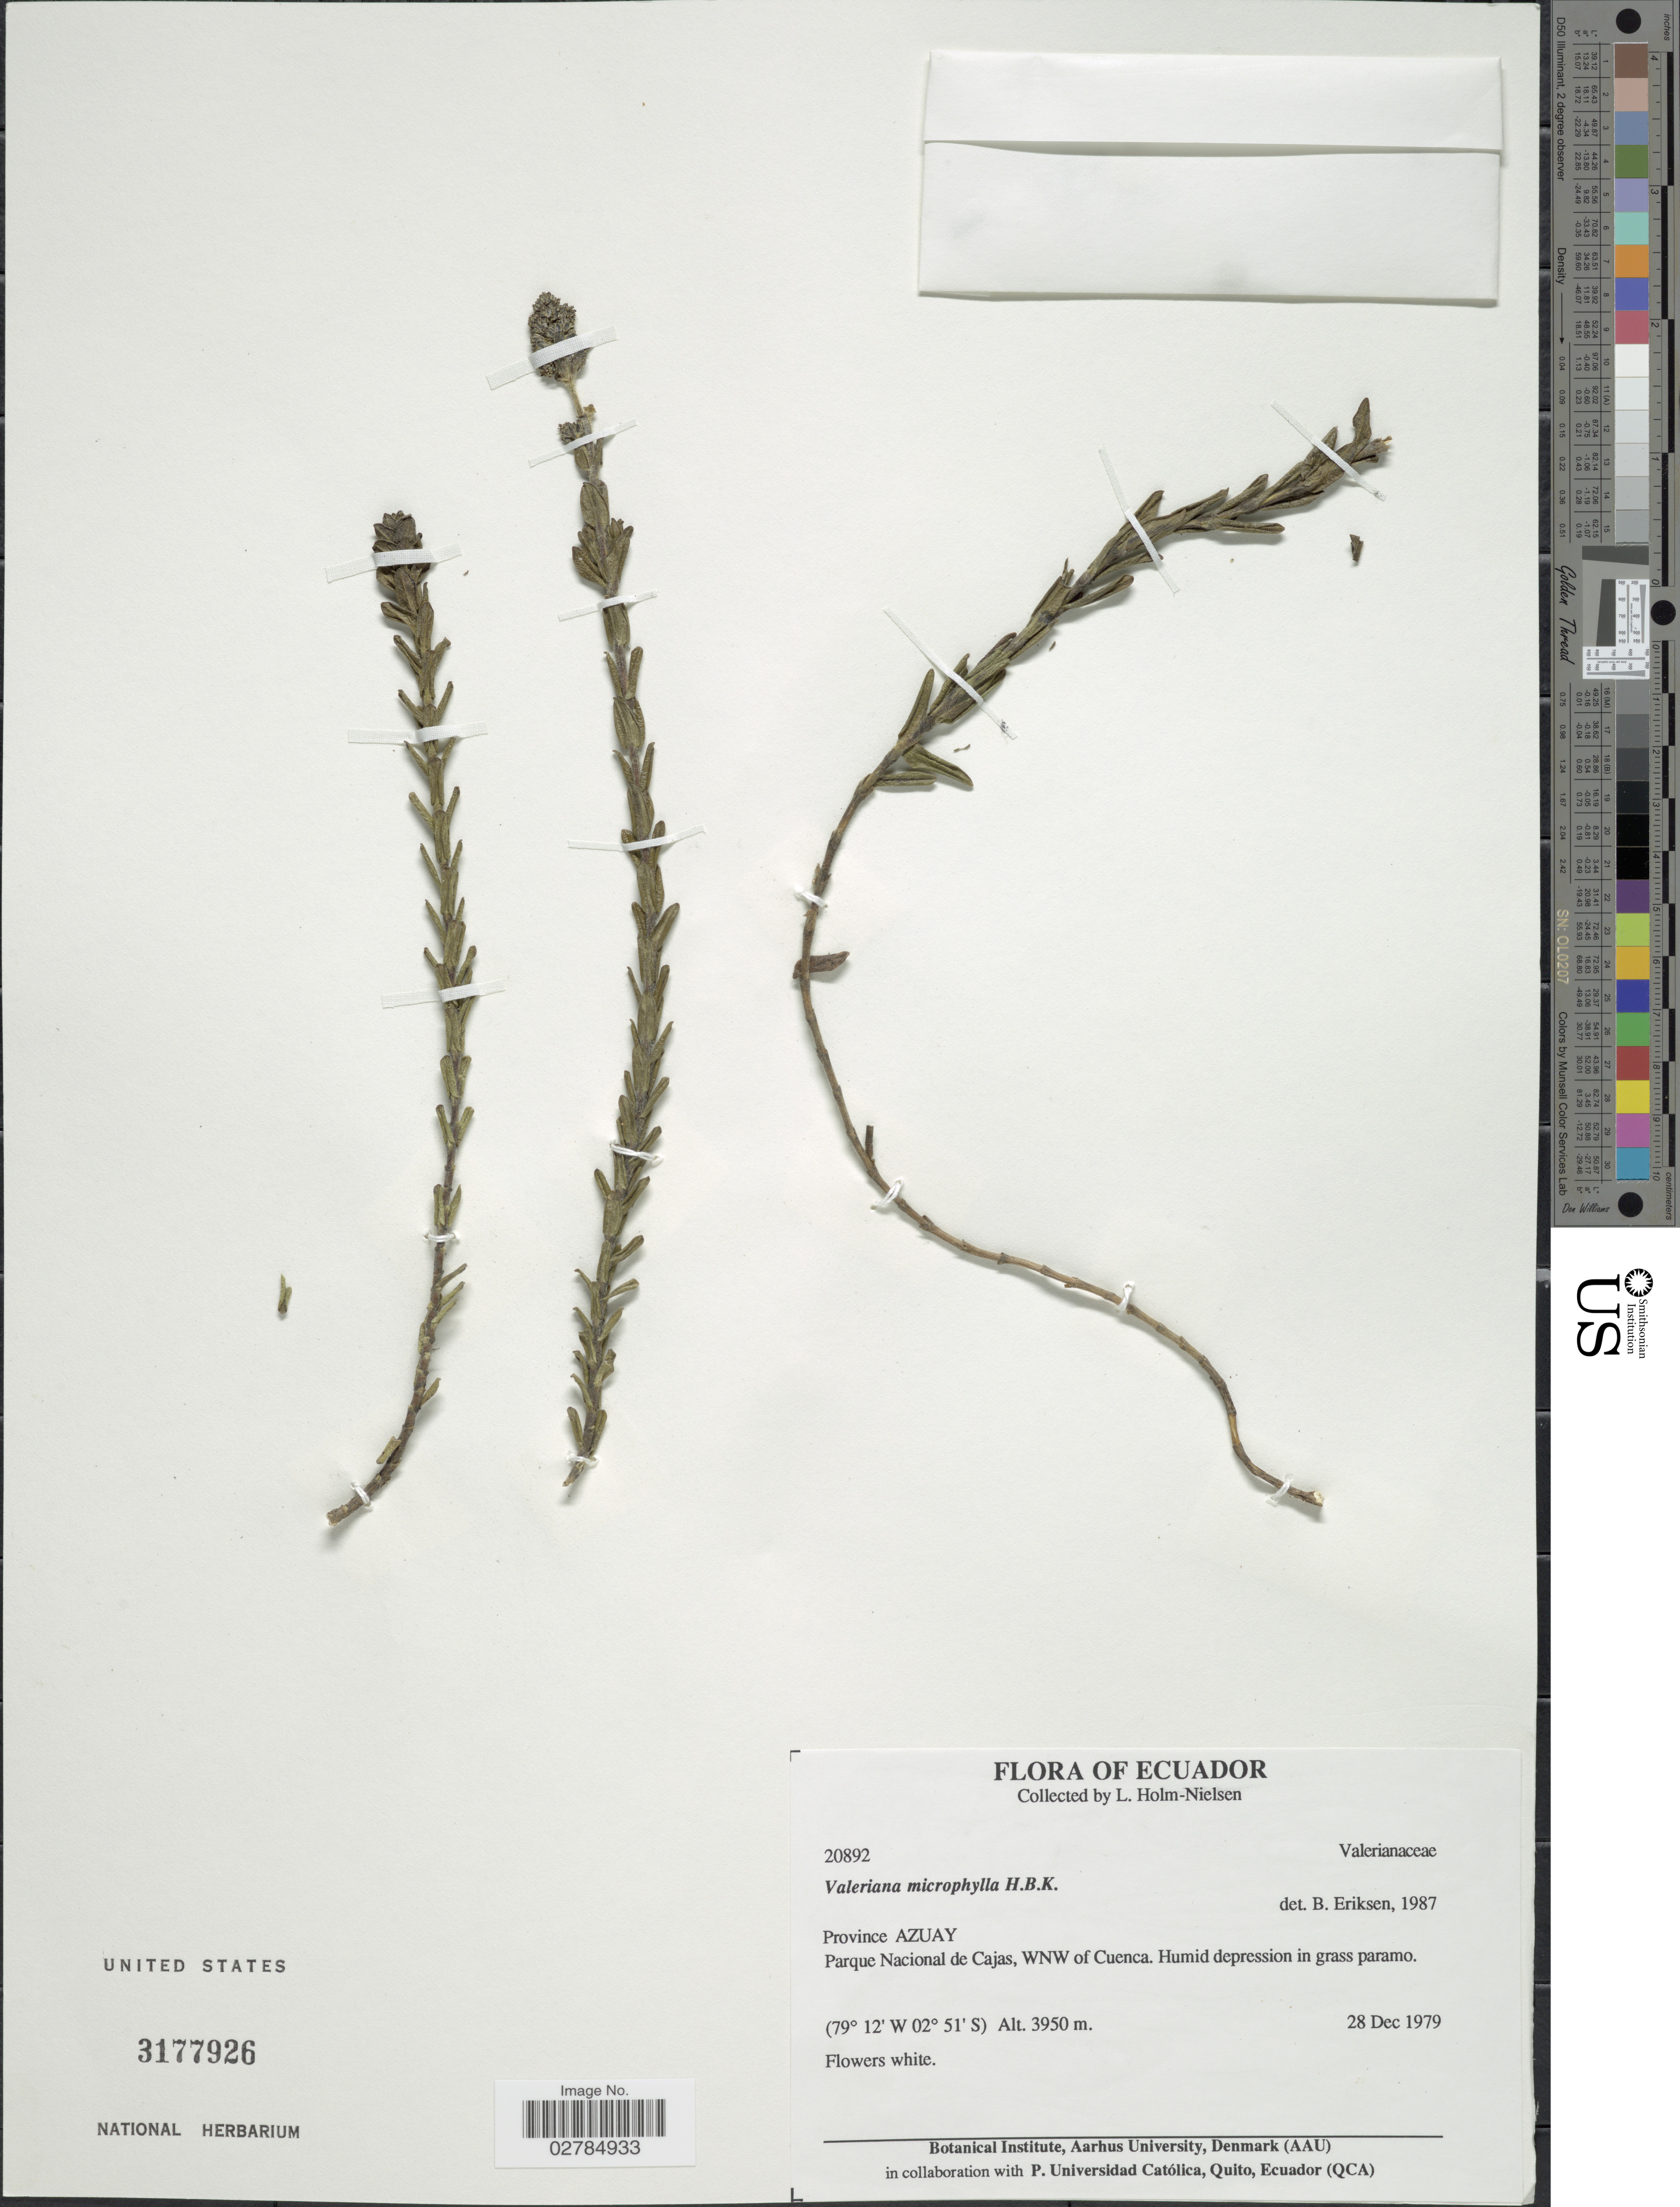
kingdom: Plantae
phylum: Tracheophyta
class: Magnoliopsida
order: Dipsacales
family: Caprifoliaceae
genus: Valeriana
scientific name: Valeriana microphylla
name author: Kunth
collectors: L. Holm-Nielsen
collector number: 20892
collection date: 1979-12-28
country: Ecuador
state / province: Azuay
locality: Parque Nacional de Cajas, WNW of Cuenca.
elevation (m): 3950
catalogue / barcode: US 3177926